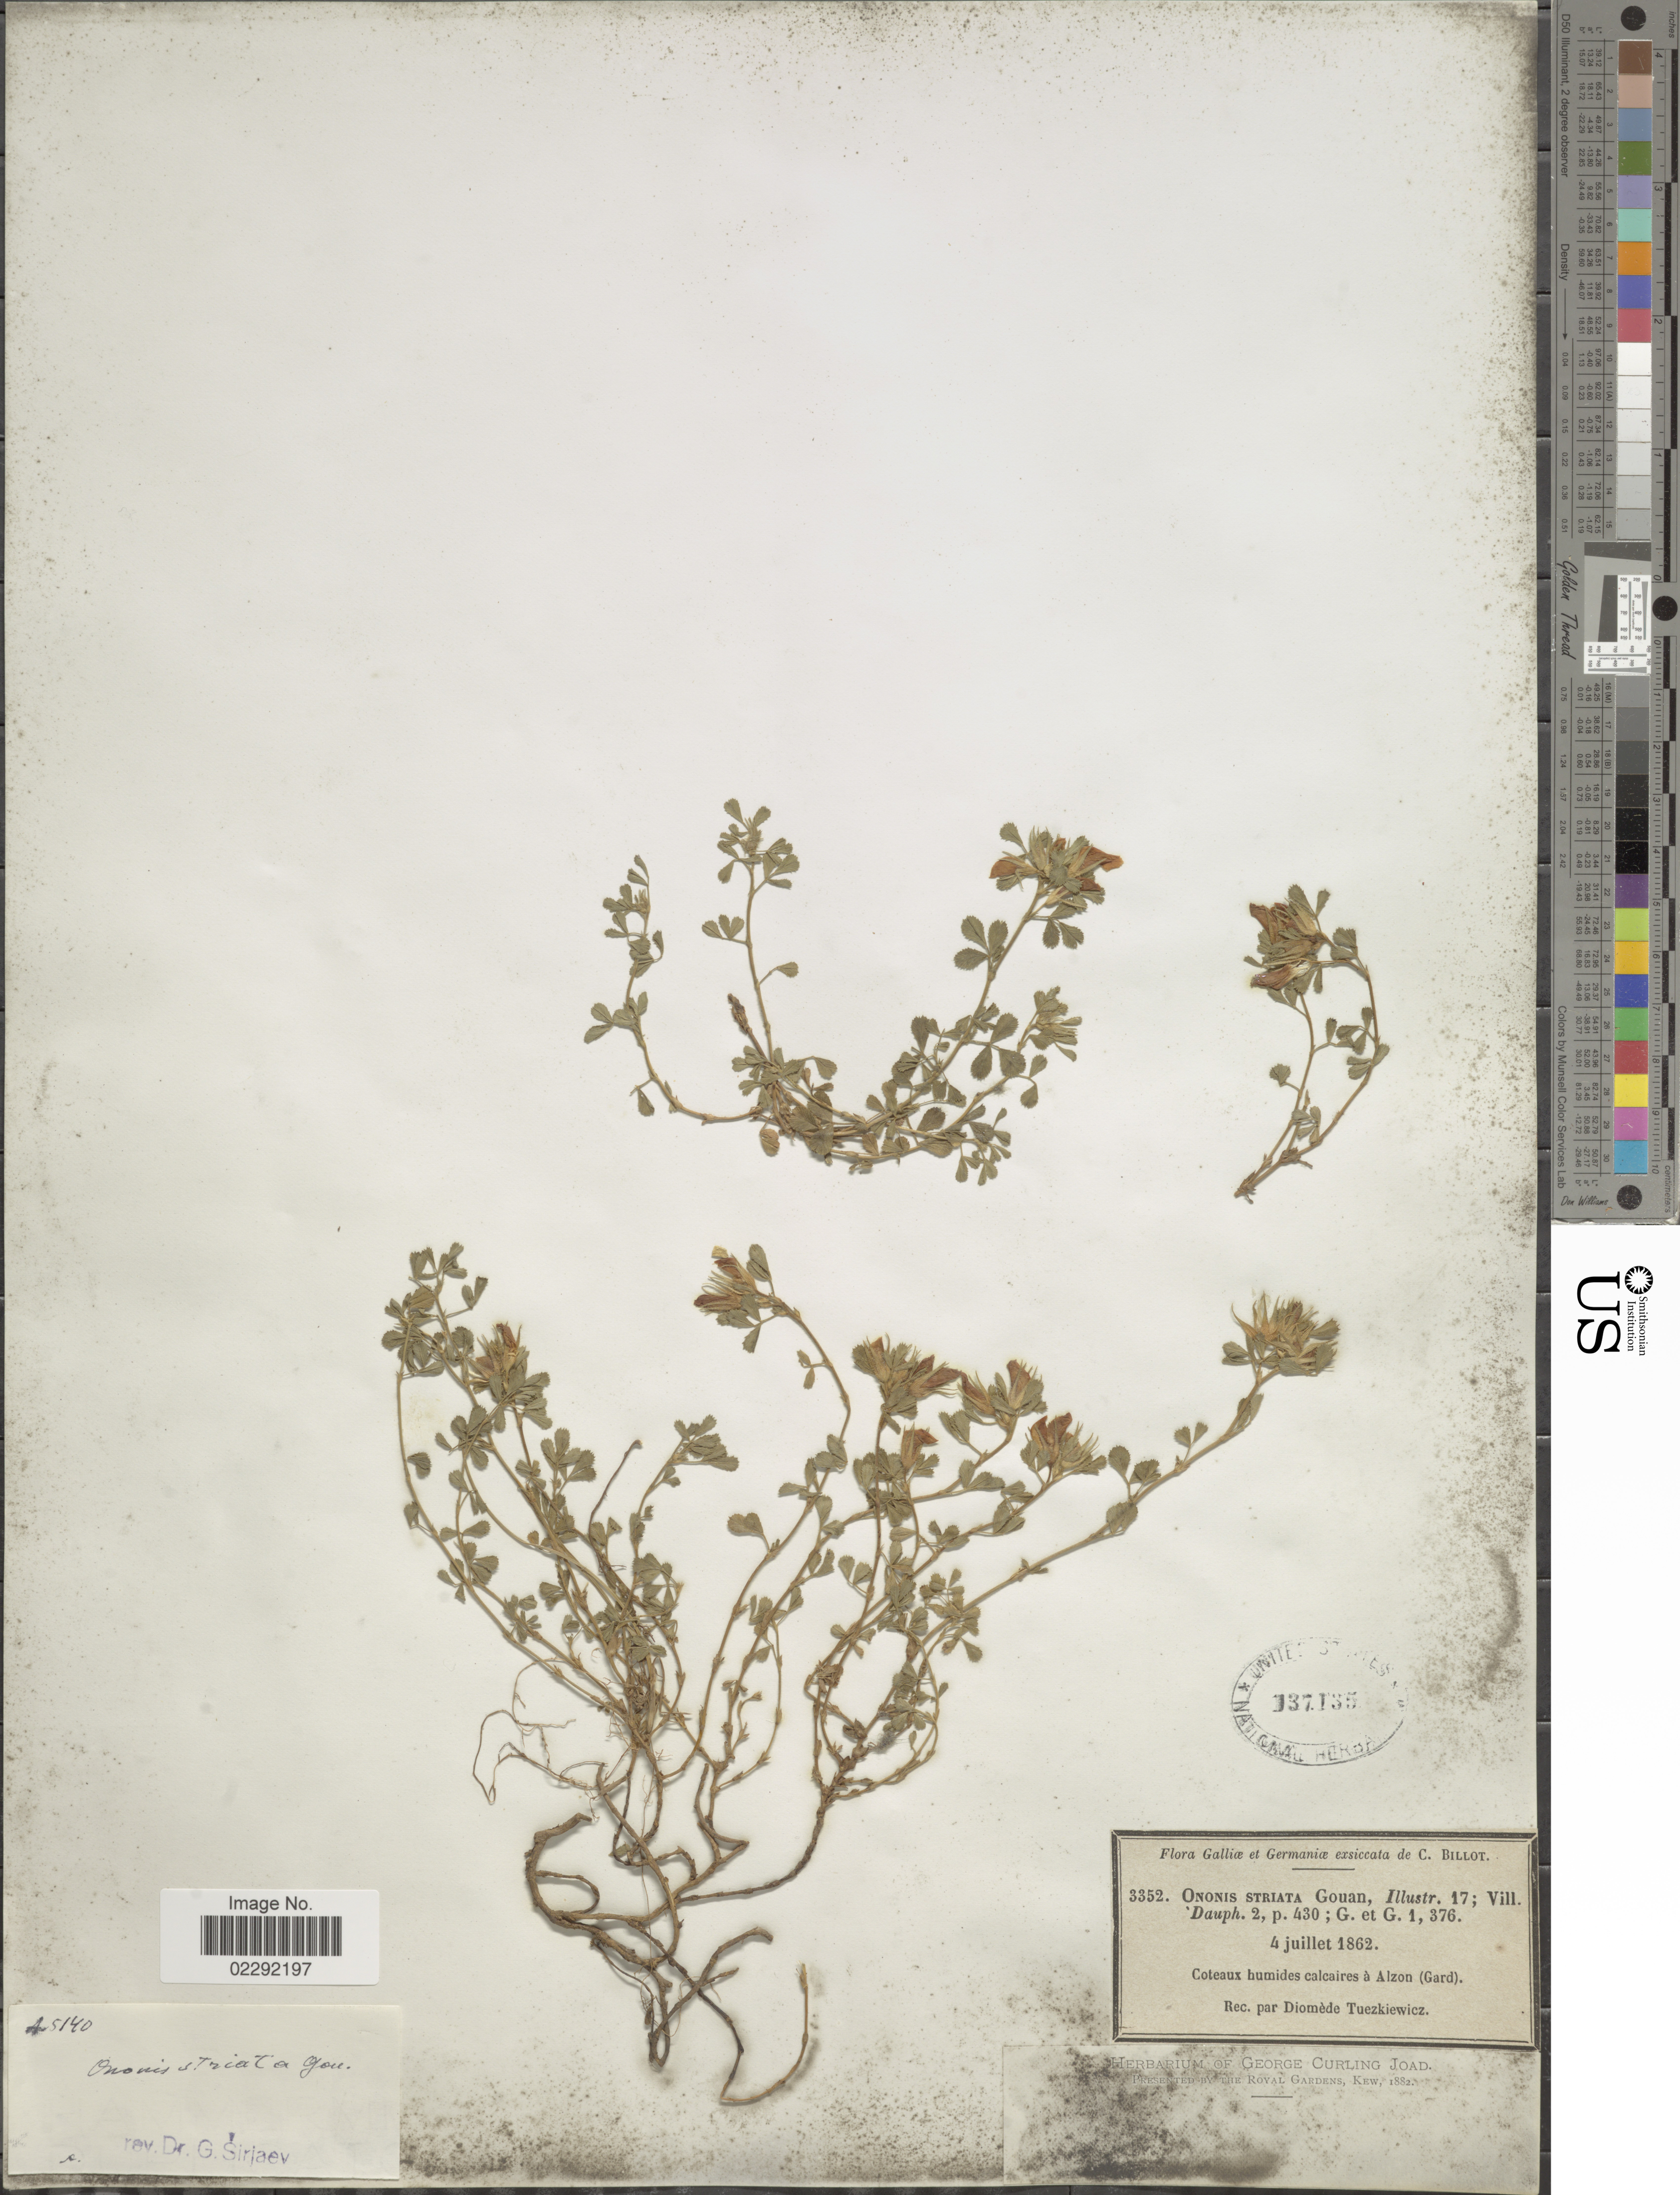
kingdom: Plantae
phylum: Tracheophyta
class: Magnoliopsida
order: Fabales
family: Fabaceae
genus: Ononis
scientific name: Ononis striata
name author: Gouan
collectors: C. Billot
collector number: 3352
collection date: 1862-07-04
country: France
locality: Galliae et Germianiae. Alzon (Gard)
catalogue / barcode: US 137135